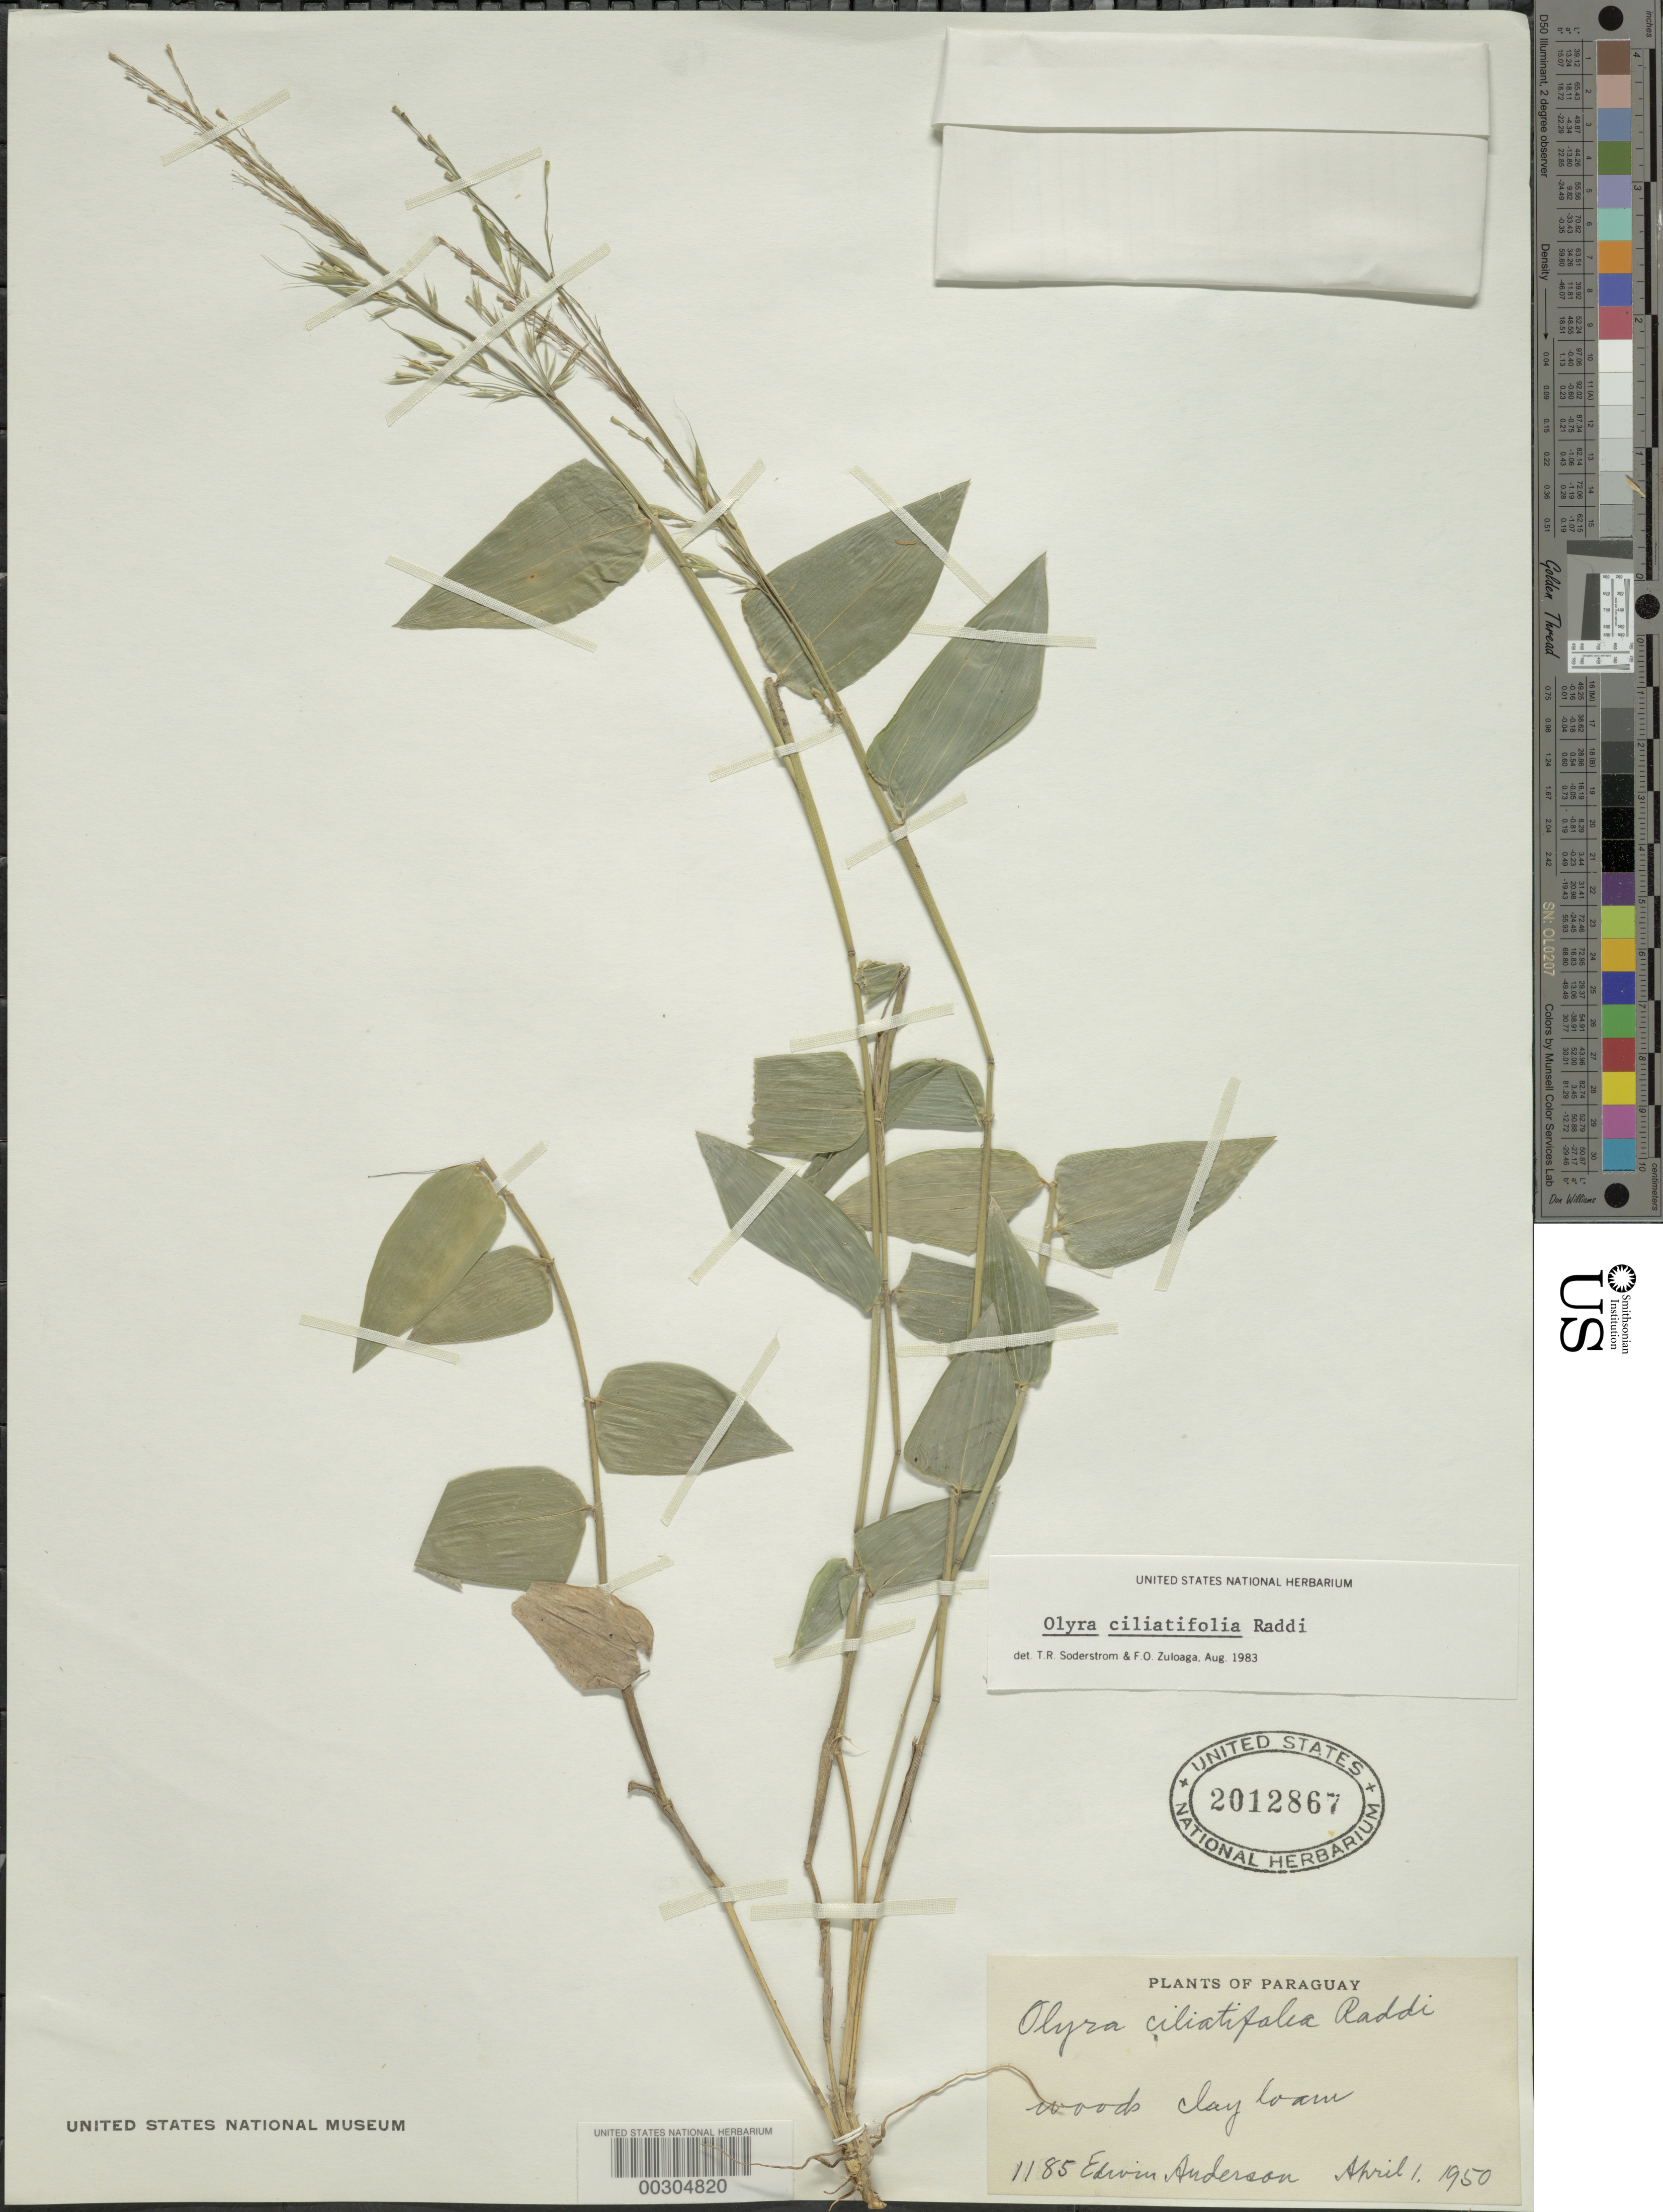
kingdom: Plantae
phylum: Tracheophyta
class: Liliopsida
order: Poales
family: Poaceae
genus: Olyra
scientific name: Olyra ciliatifolia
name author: Raddi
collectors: E. S. Anderson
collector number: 1185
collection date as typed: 01 Apr 1950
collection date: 1950-04-01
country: Paraguay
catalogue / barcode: US 2012867